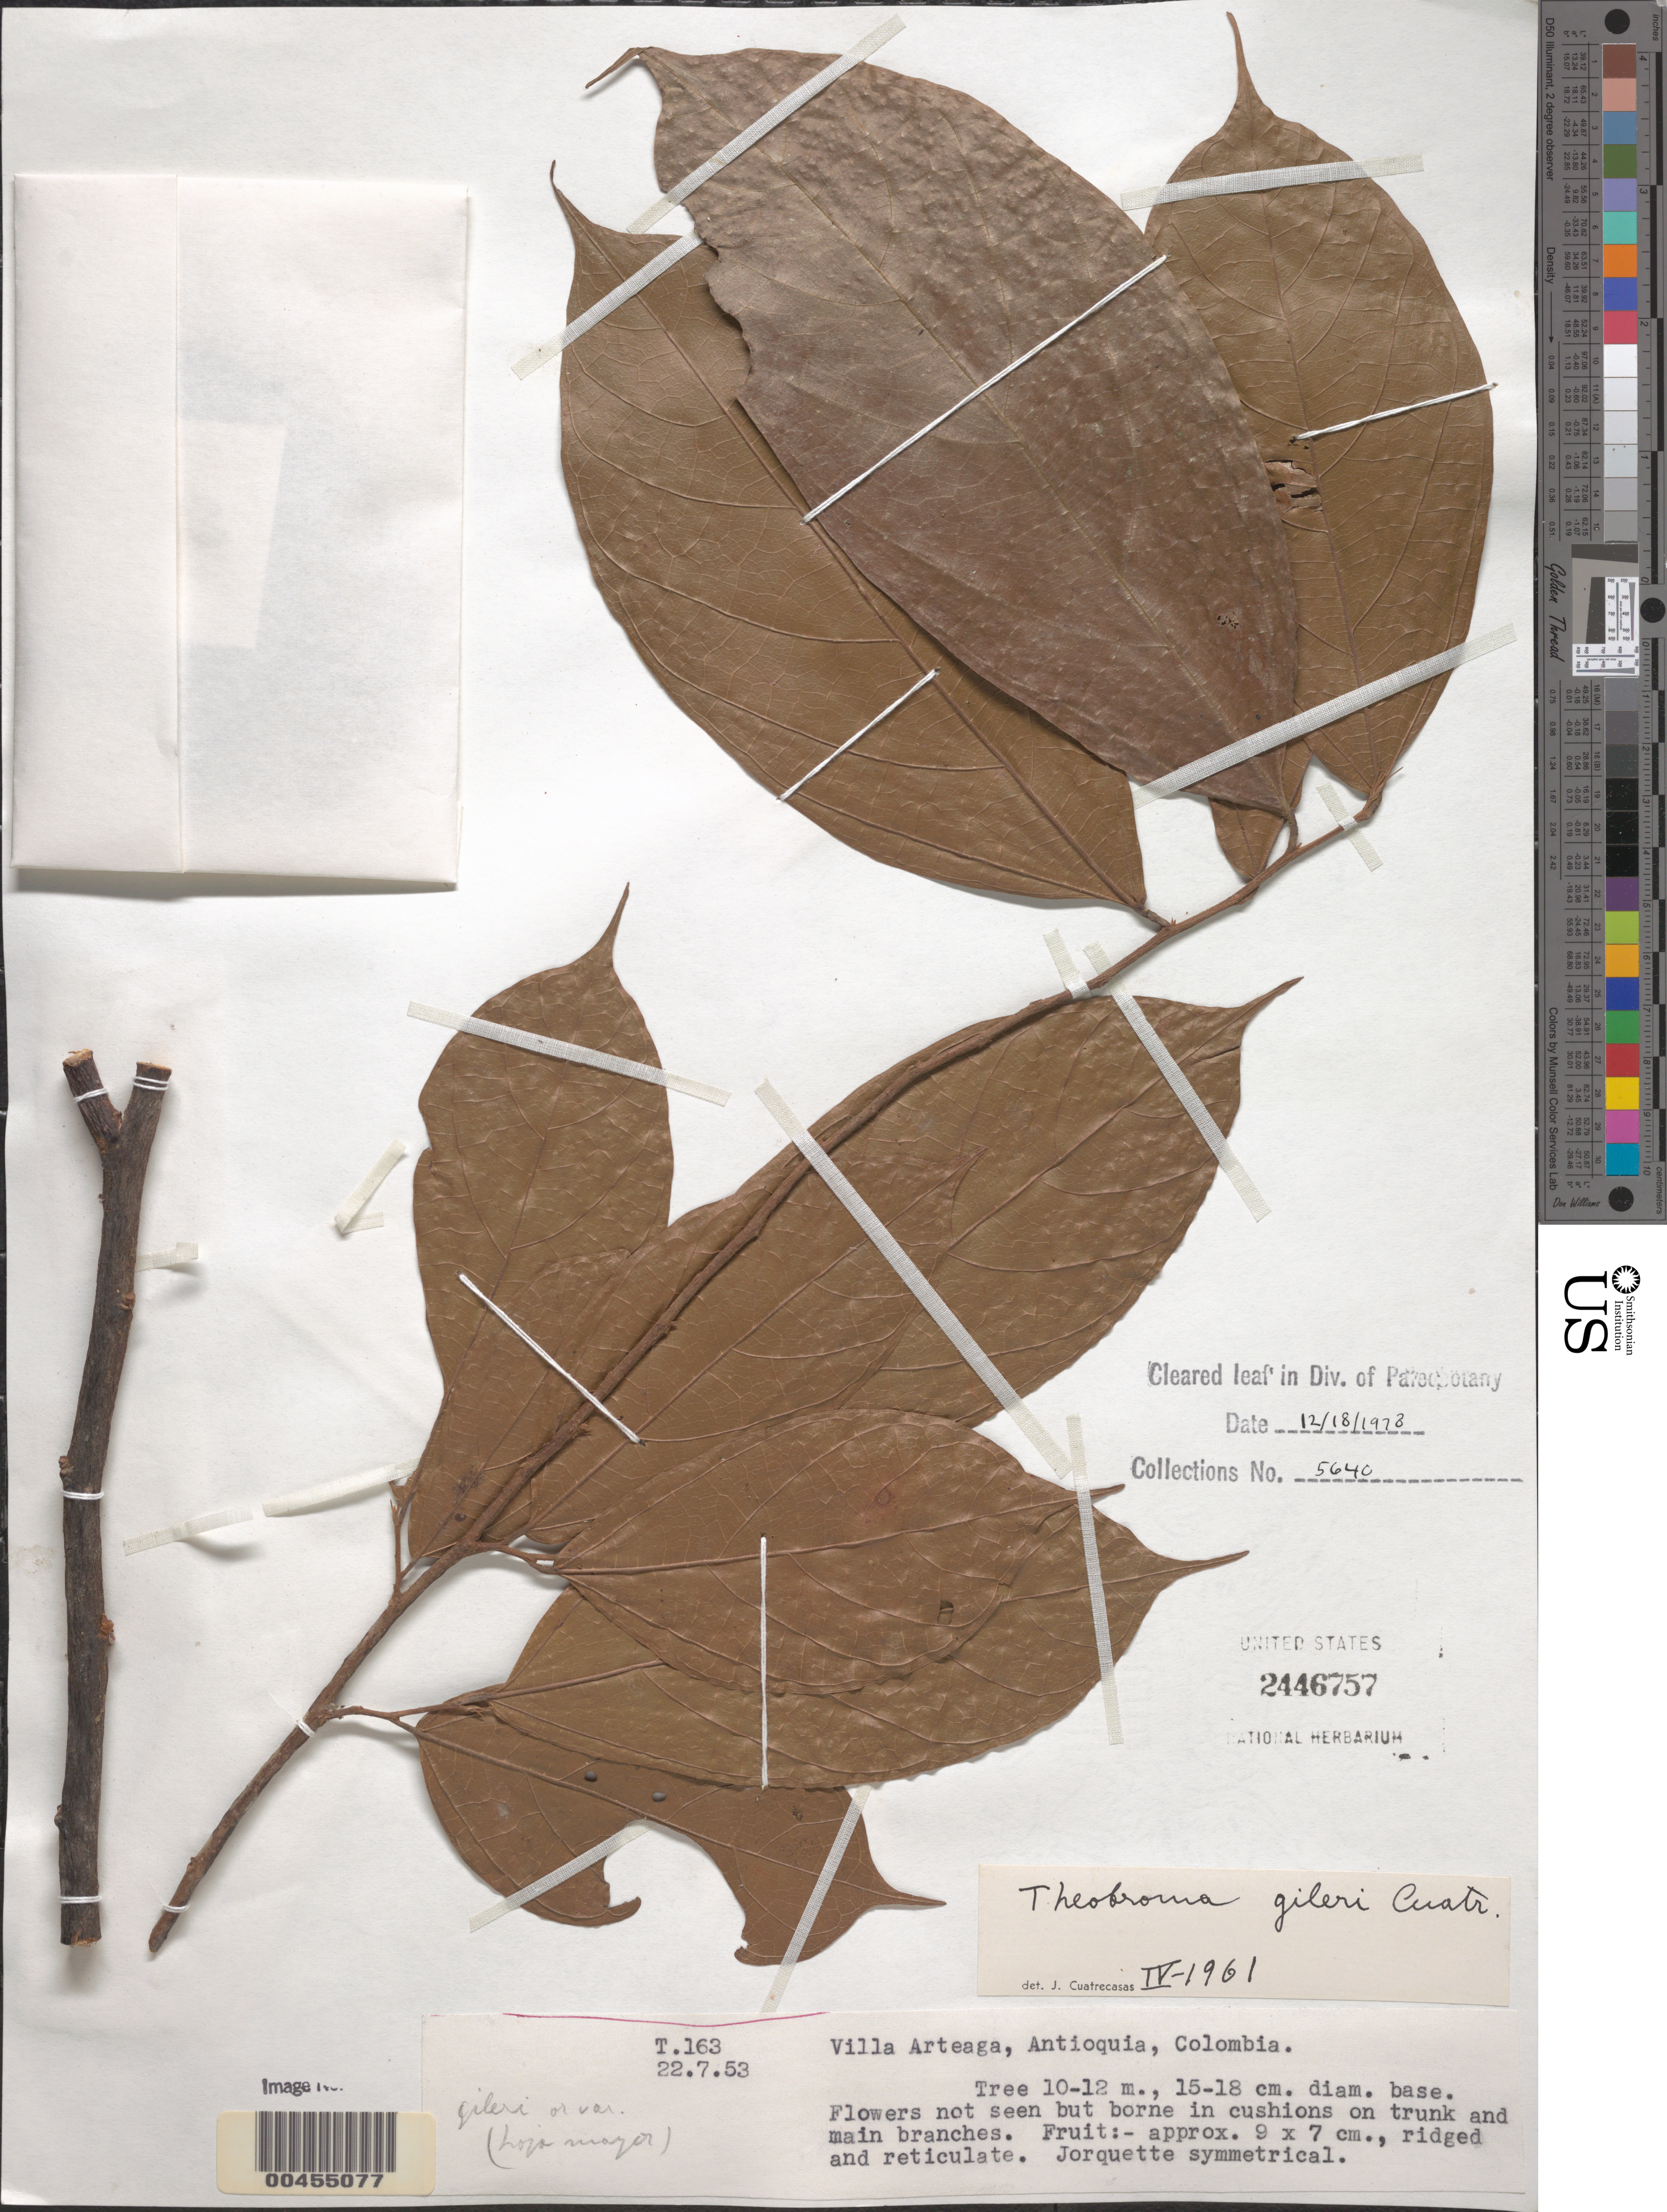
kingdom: Plantae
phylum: Tracheophyta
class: Magnoliopsida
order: Malvales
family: Malvaceae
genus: Theobroma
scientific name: Theobroma gileri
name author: Cuatrec.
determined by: Cuatrecasas, J.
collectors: P. C. Holliday & B. Bartley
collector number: T163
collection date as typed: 22 Jul 1953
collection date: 1953-07-22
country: Colombia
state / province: Antioquia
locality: Villa Arteaga, Urabá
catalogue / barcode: US 2446757